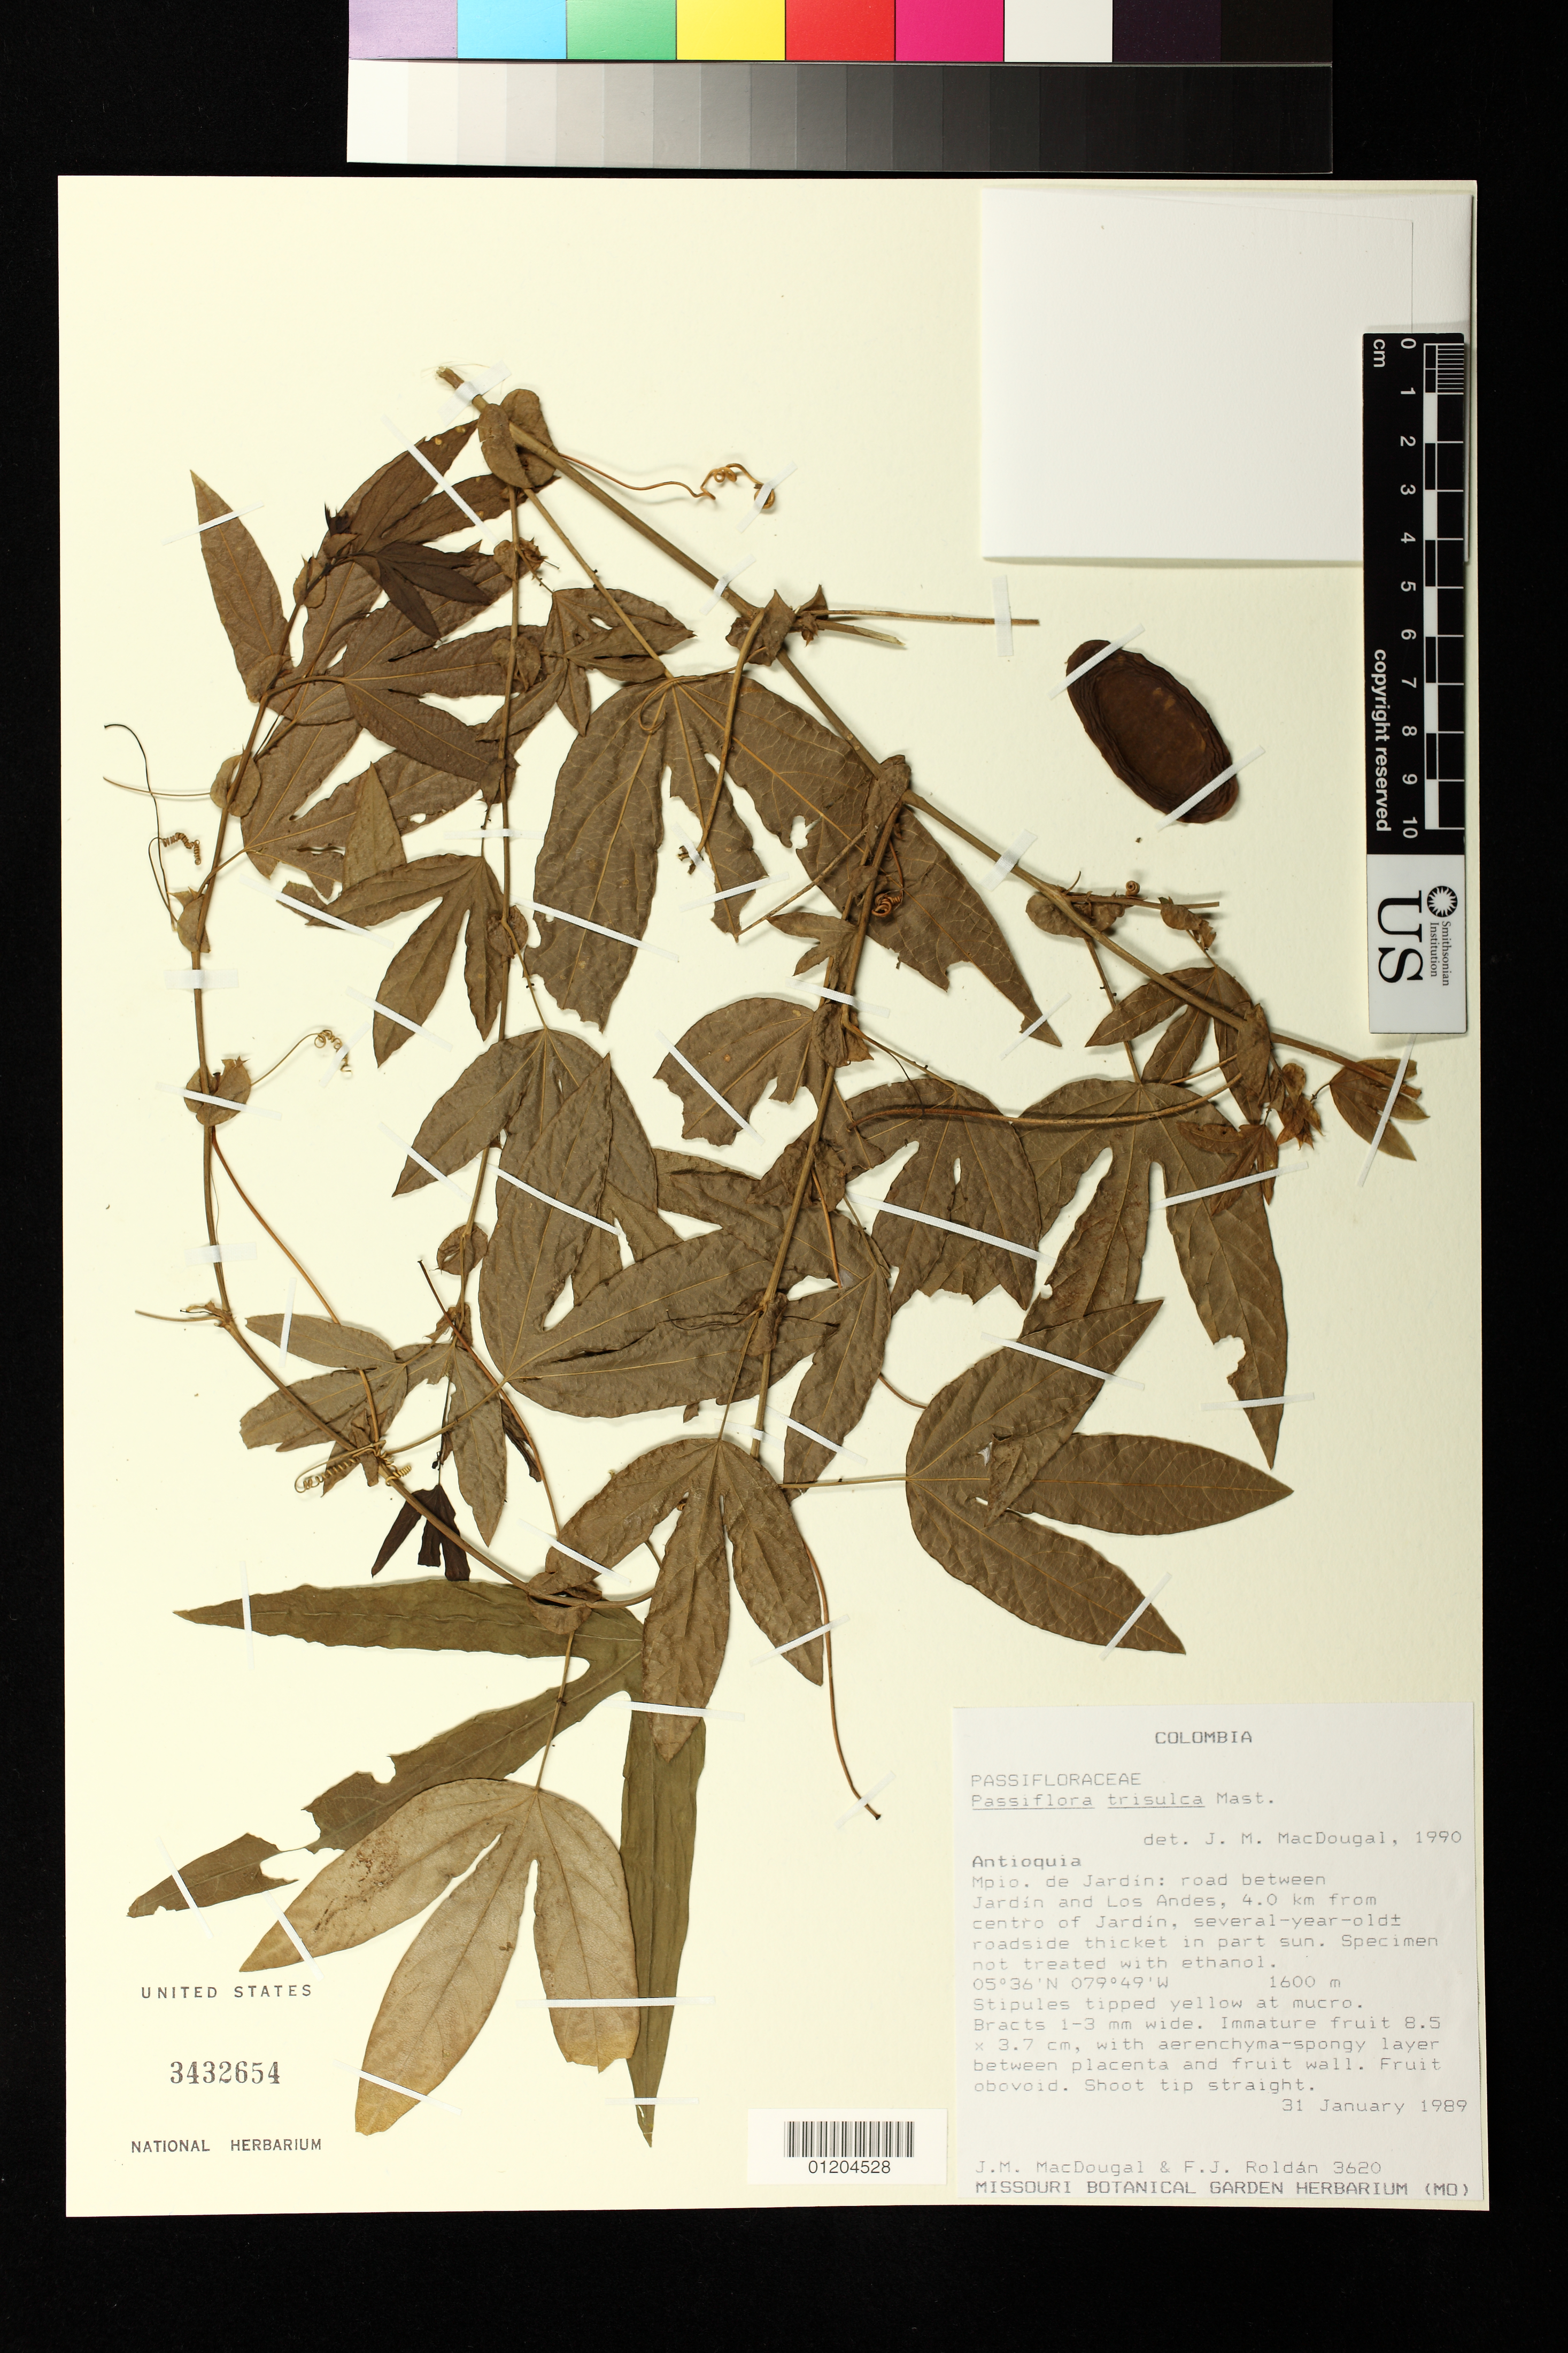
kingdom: Plantae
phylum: Tracheophyta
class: Magnoliopsida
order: Malpighiales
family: Passifloraceae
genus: Passiflora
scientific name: Passiflora trisulca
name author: Mast.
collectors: J. M. MacDougal & F. J. Roldán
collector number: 3620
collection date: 1989-01-31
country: Colombia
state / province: Antioquia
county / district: Jardin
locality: road between Jardin and Los Andes, 4.0 km from centro de Jardin, several-year-old roadside thicket in part sun.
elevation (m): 1600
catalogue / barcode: US 3432654